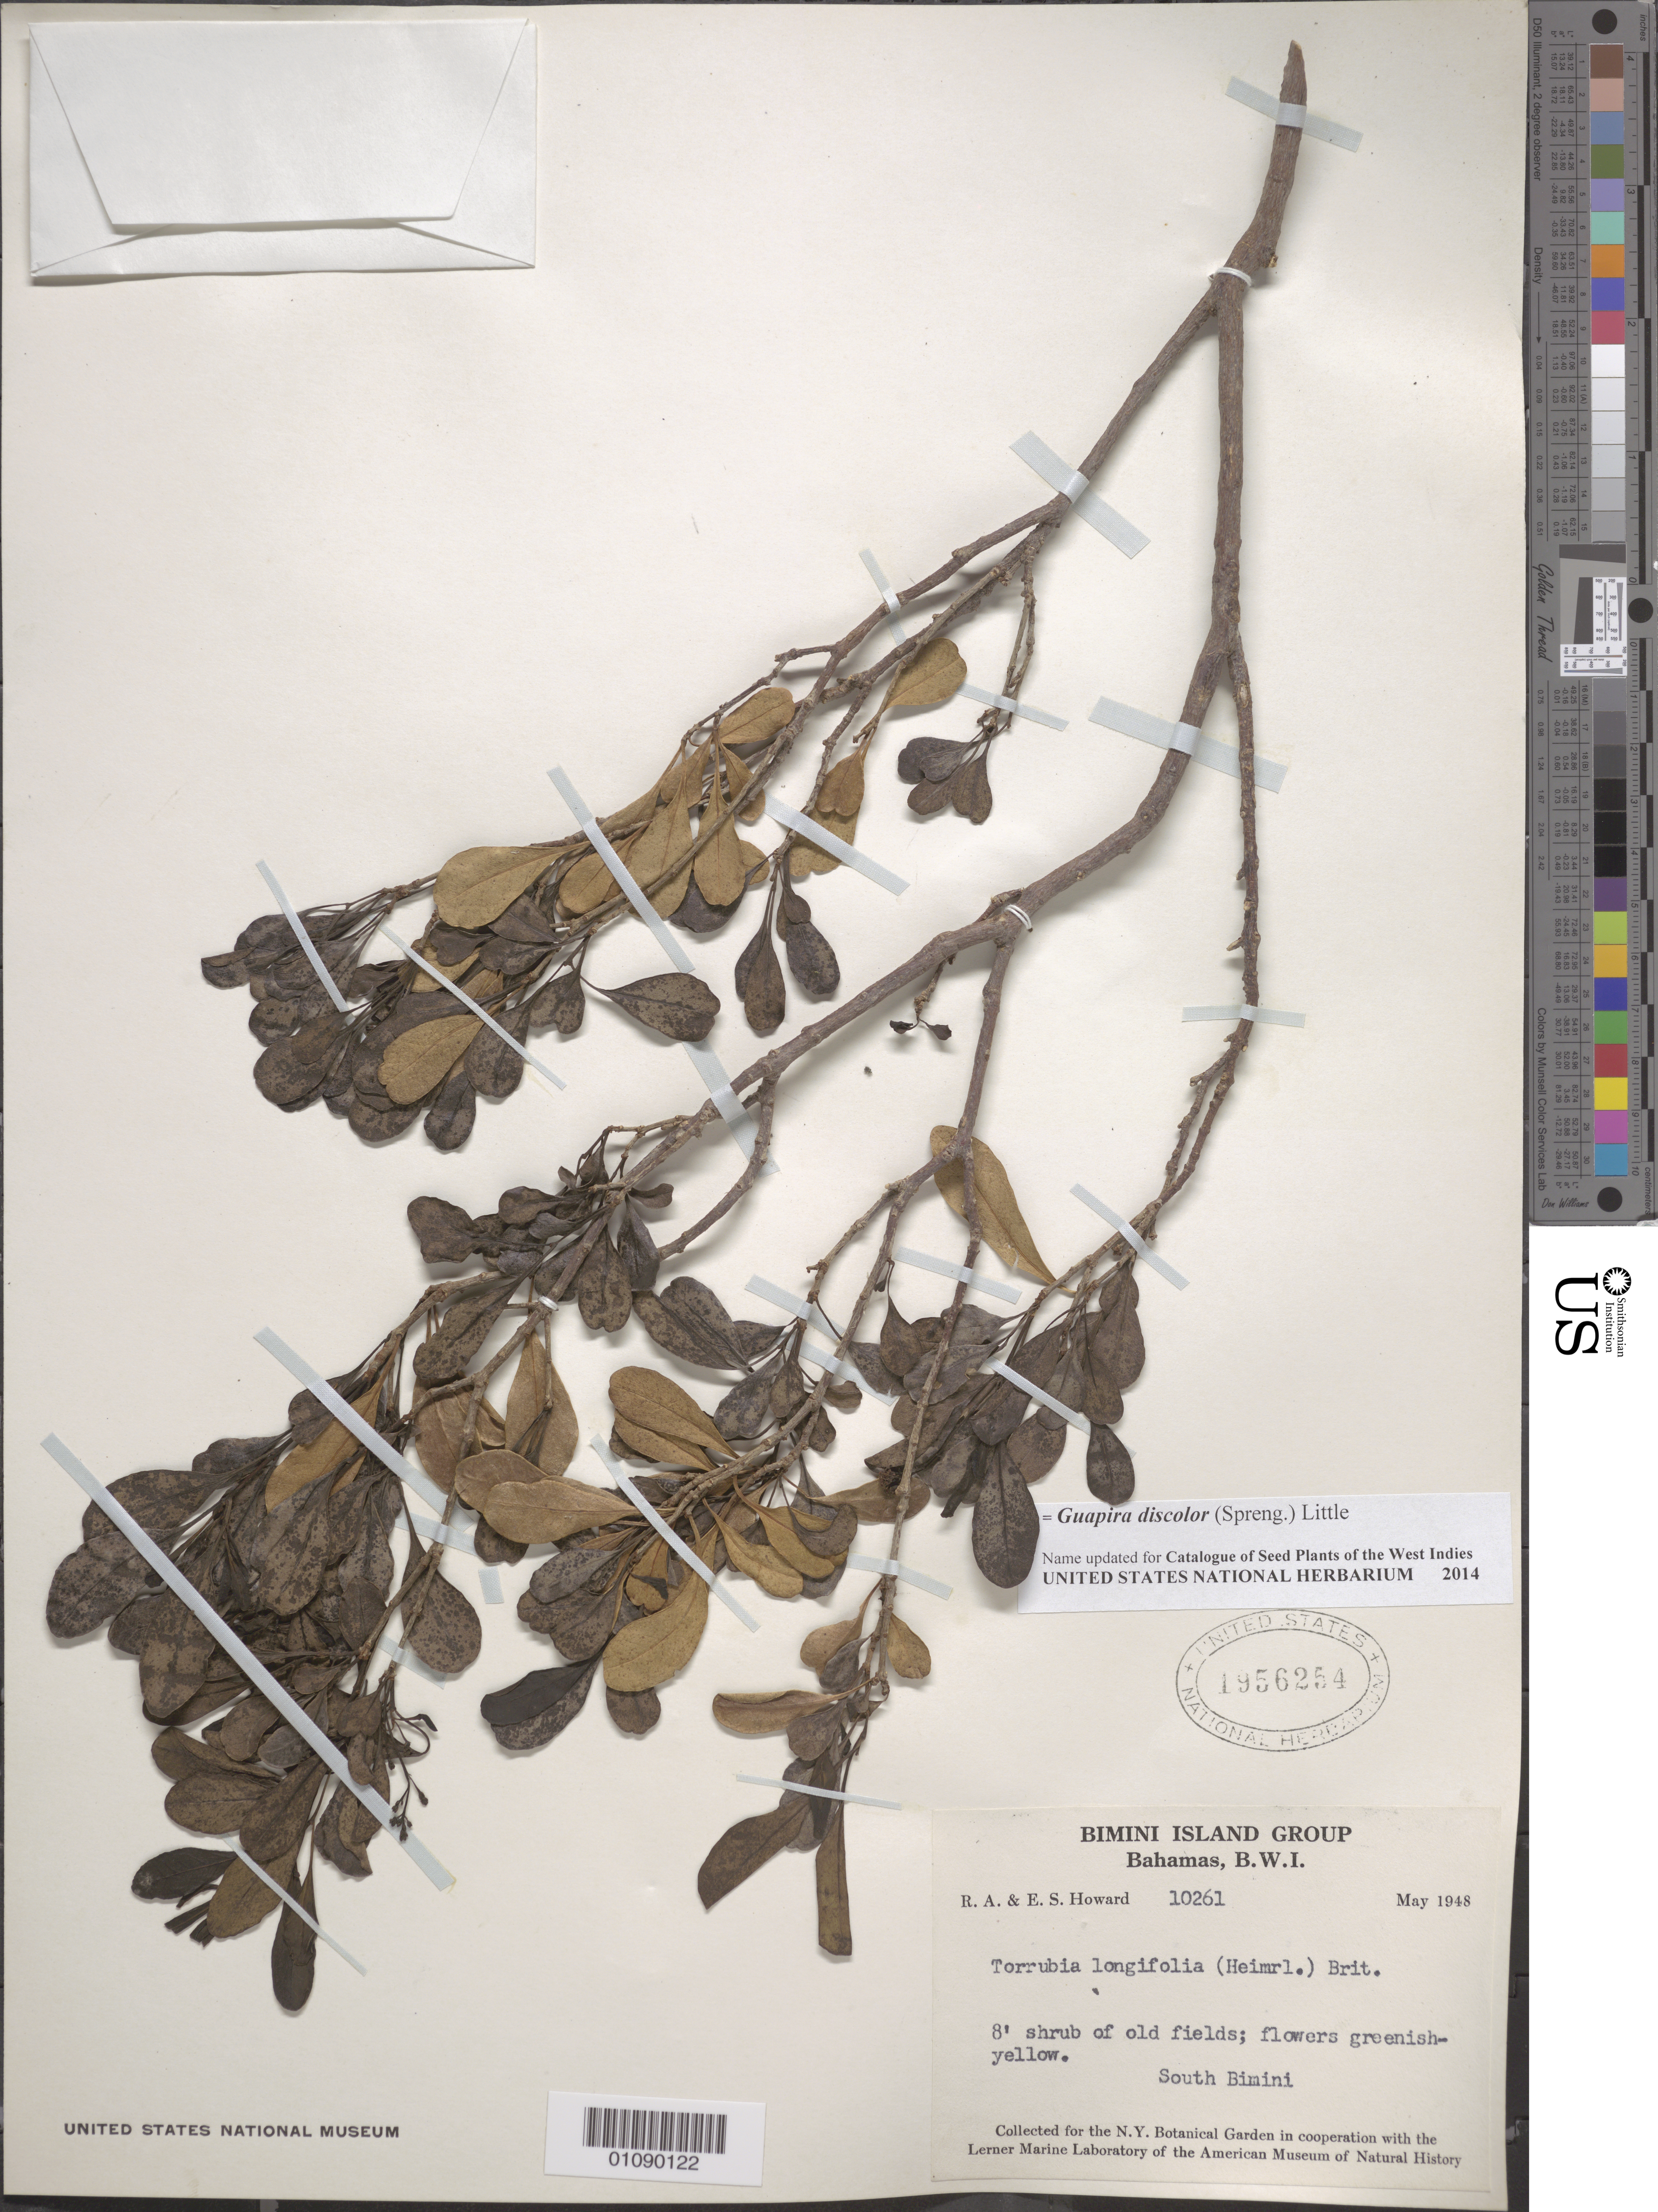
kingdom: Plantae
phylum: Tracheophyta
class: Magnoliopsida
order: Caryophyllales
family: Nyctaginaceae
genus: Guapira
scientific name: Guapira discolor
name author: (Spreng.) Little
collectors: R. A. Howard & E. S. Howard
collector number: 10261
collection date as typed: May 1948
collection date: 1948-05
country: Bahamas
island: South Bimini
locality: South Bimini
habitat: Old fields.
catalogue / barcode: US 1956254